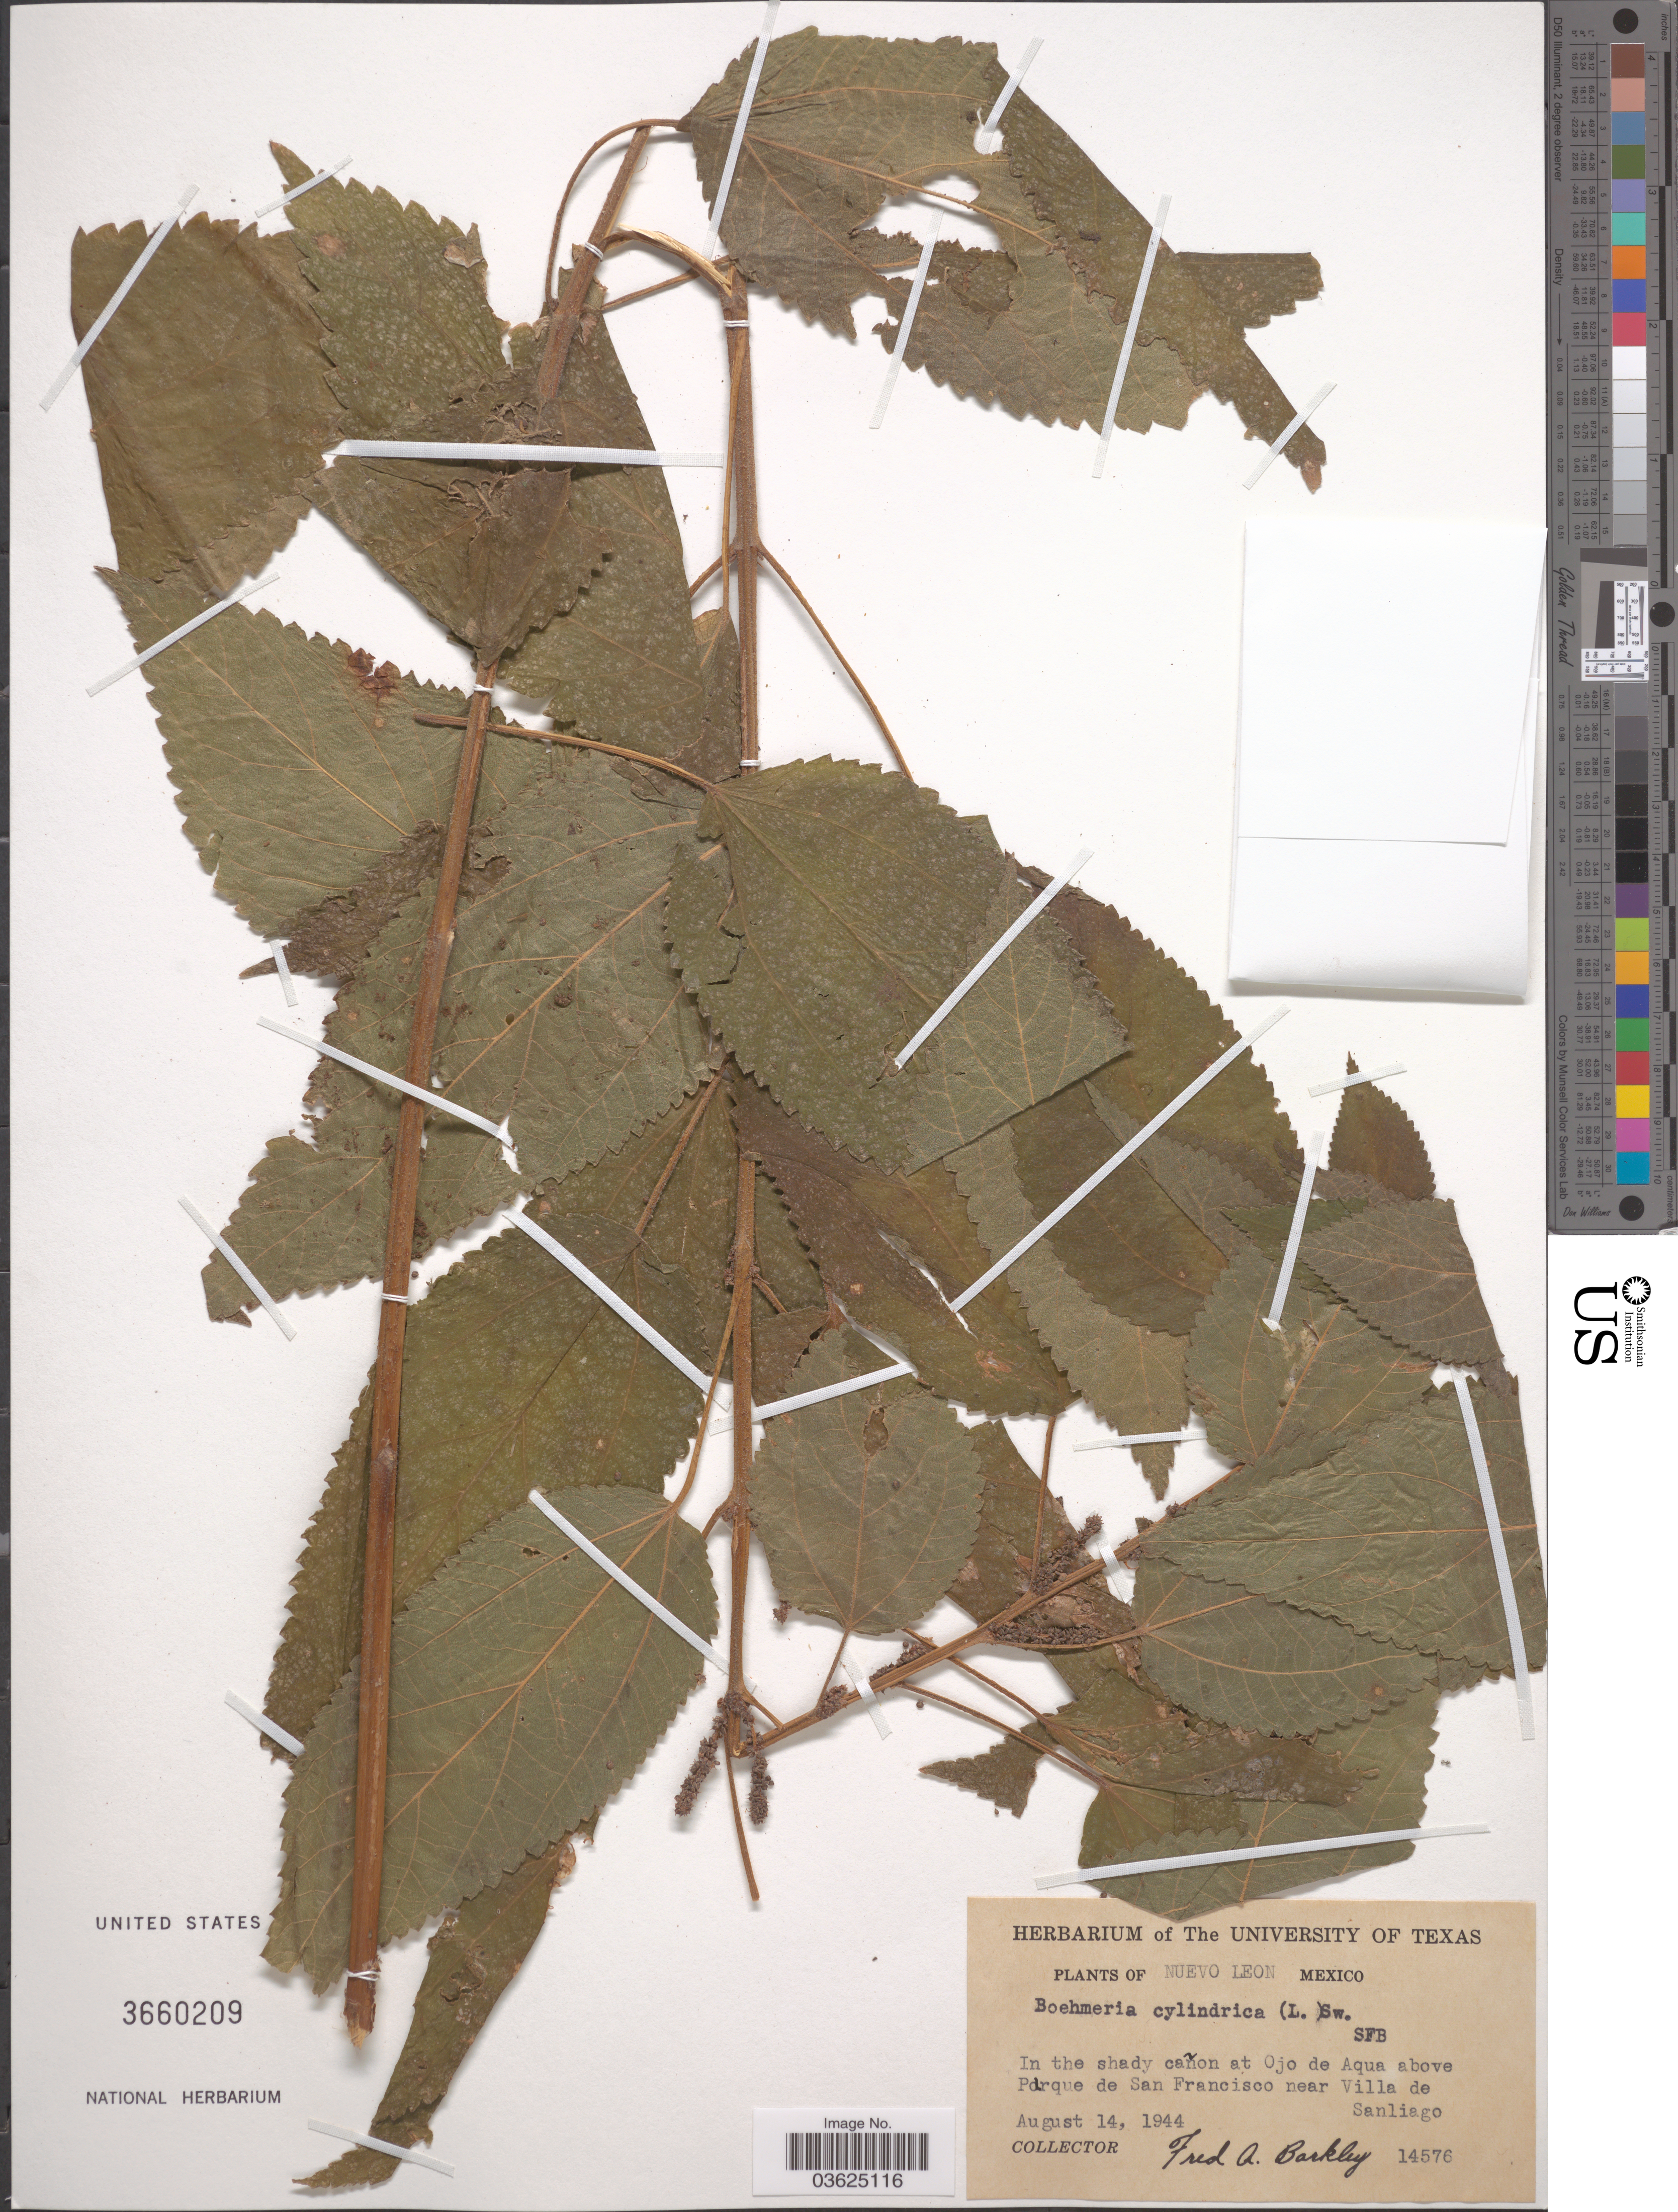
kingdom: Plantae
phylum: Tracheophyta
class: Magnoliopsida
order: Rosales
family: Urticaceae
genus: Boehmeria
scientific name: Boehmeria cylindrica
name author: (L.) Sw.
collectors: F. A. Barkley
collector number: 14576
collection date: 1944-08-14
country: Mexico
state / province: Nuevo León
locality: In the shady cañon at Ojo de Aqua above Parque de San Francisco near Villea de Sanliago.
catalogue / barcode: US 3660209